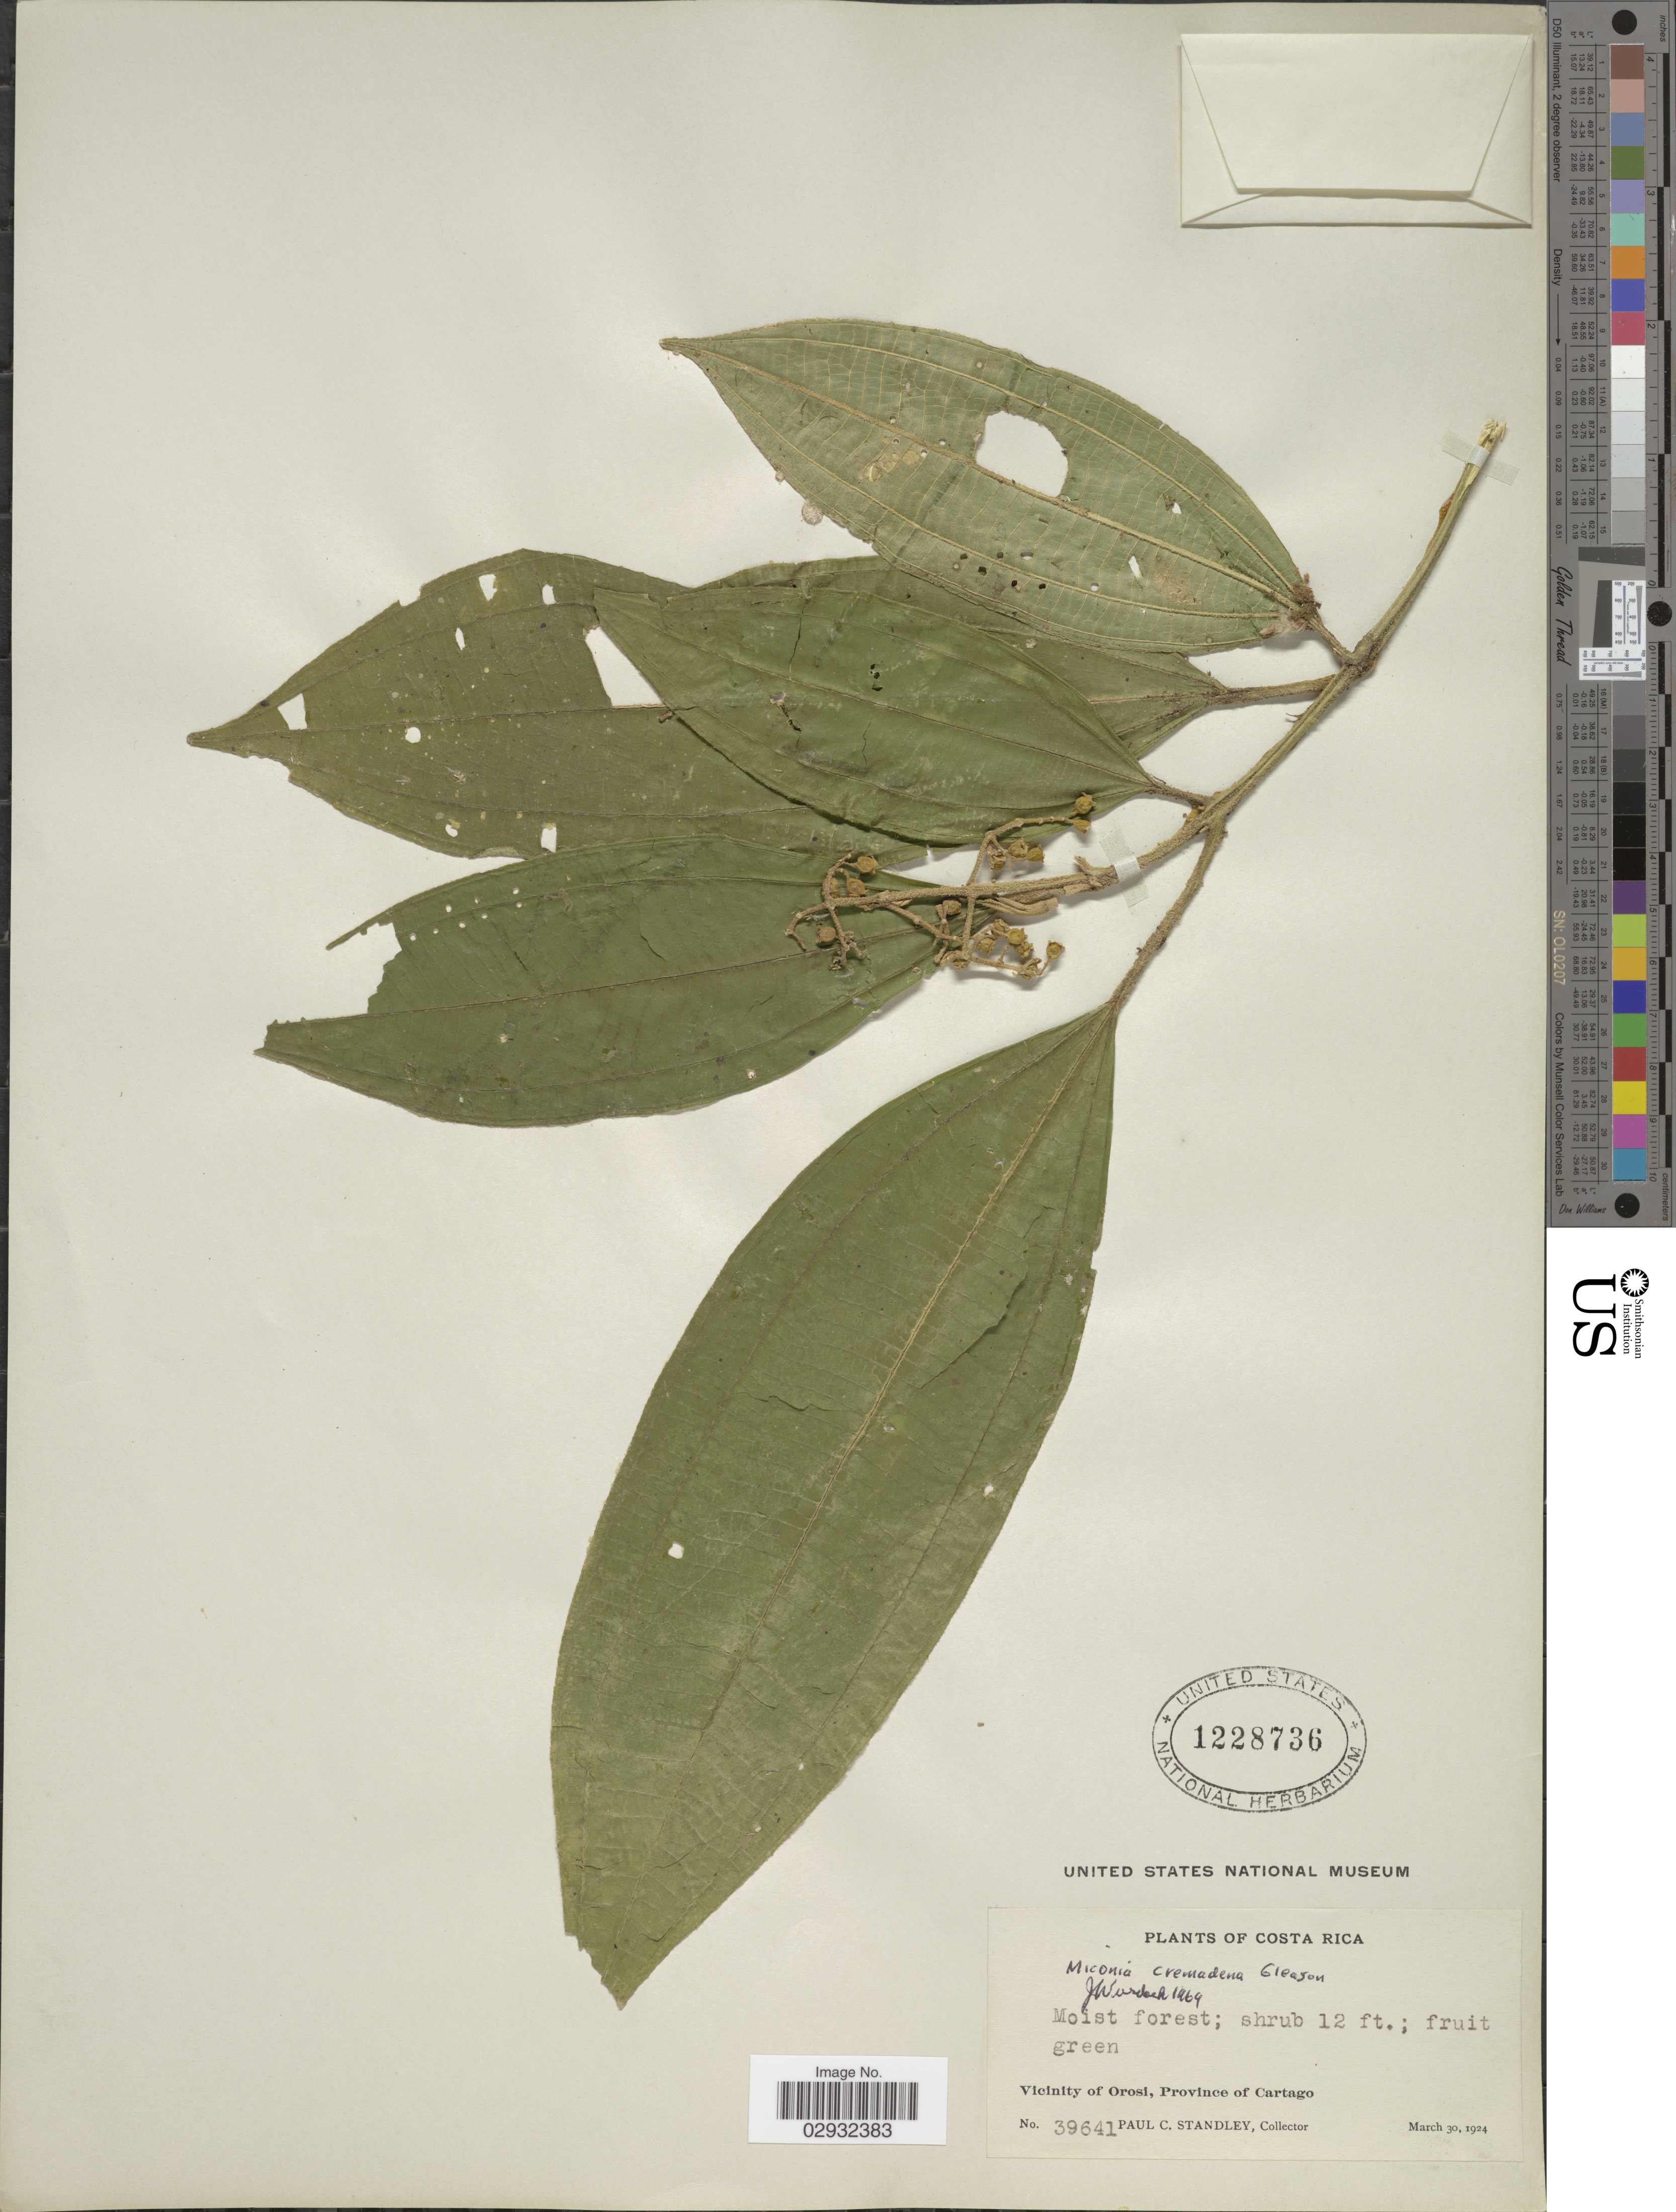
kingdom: Plantae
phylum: Tracheophyta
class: Magnoliopsida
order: Myrtales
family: Melastomataceae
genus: Miconia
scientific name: Miconia cremadena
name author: Gleason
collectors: P. C. Standley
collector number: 39641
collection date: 1924-03-30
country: Costa Rica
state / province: Cartago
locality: Vicinity of Orosi.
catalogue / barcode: US 1228736